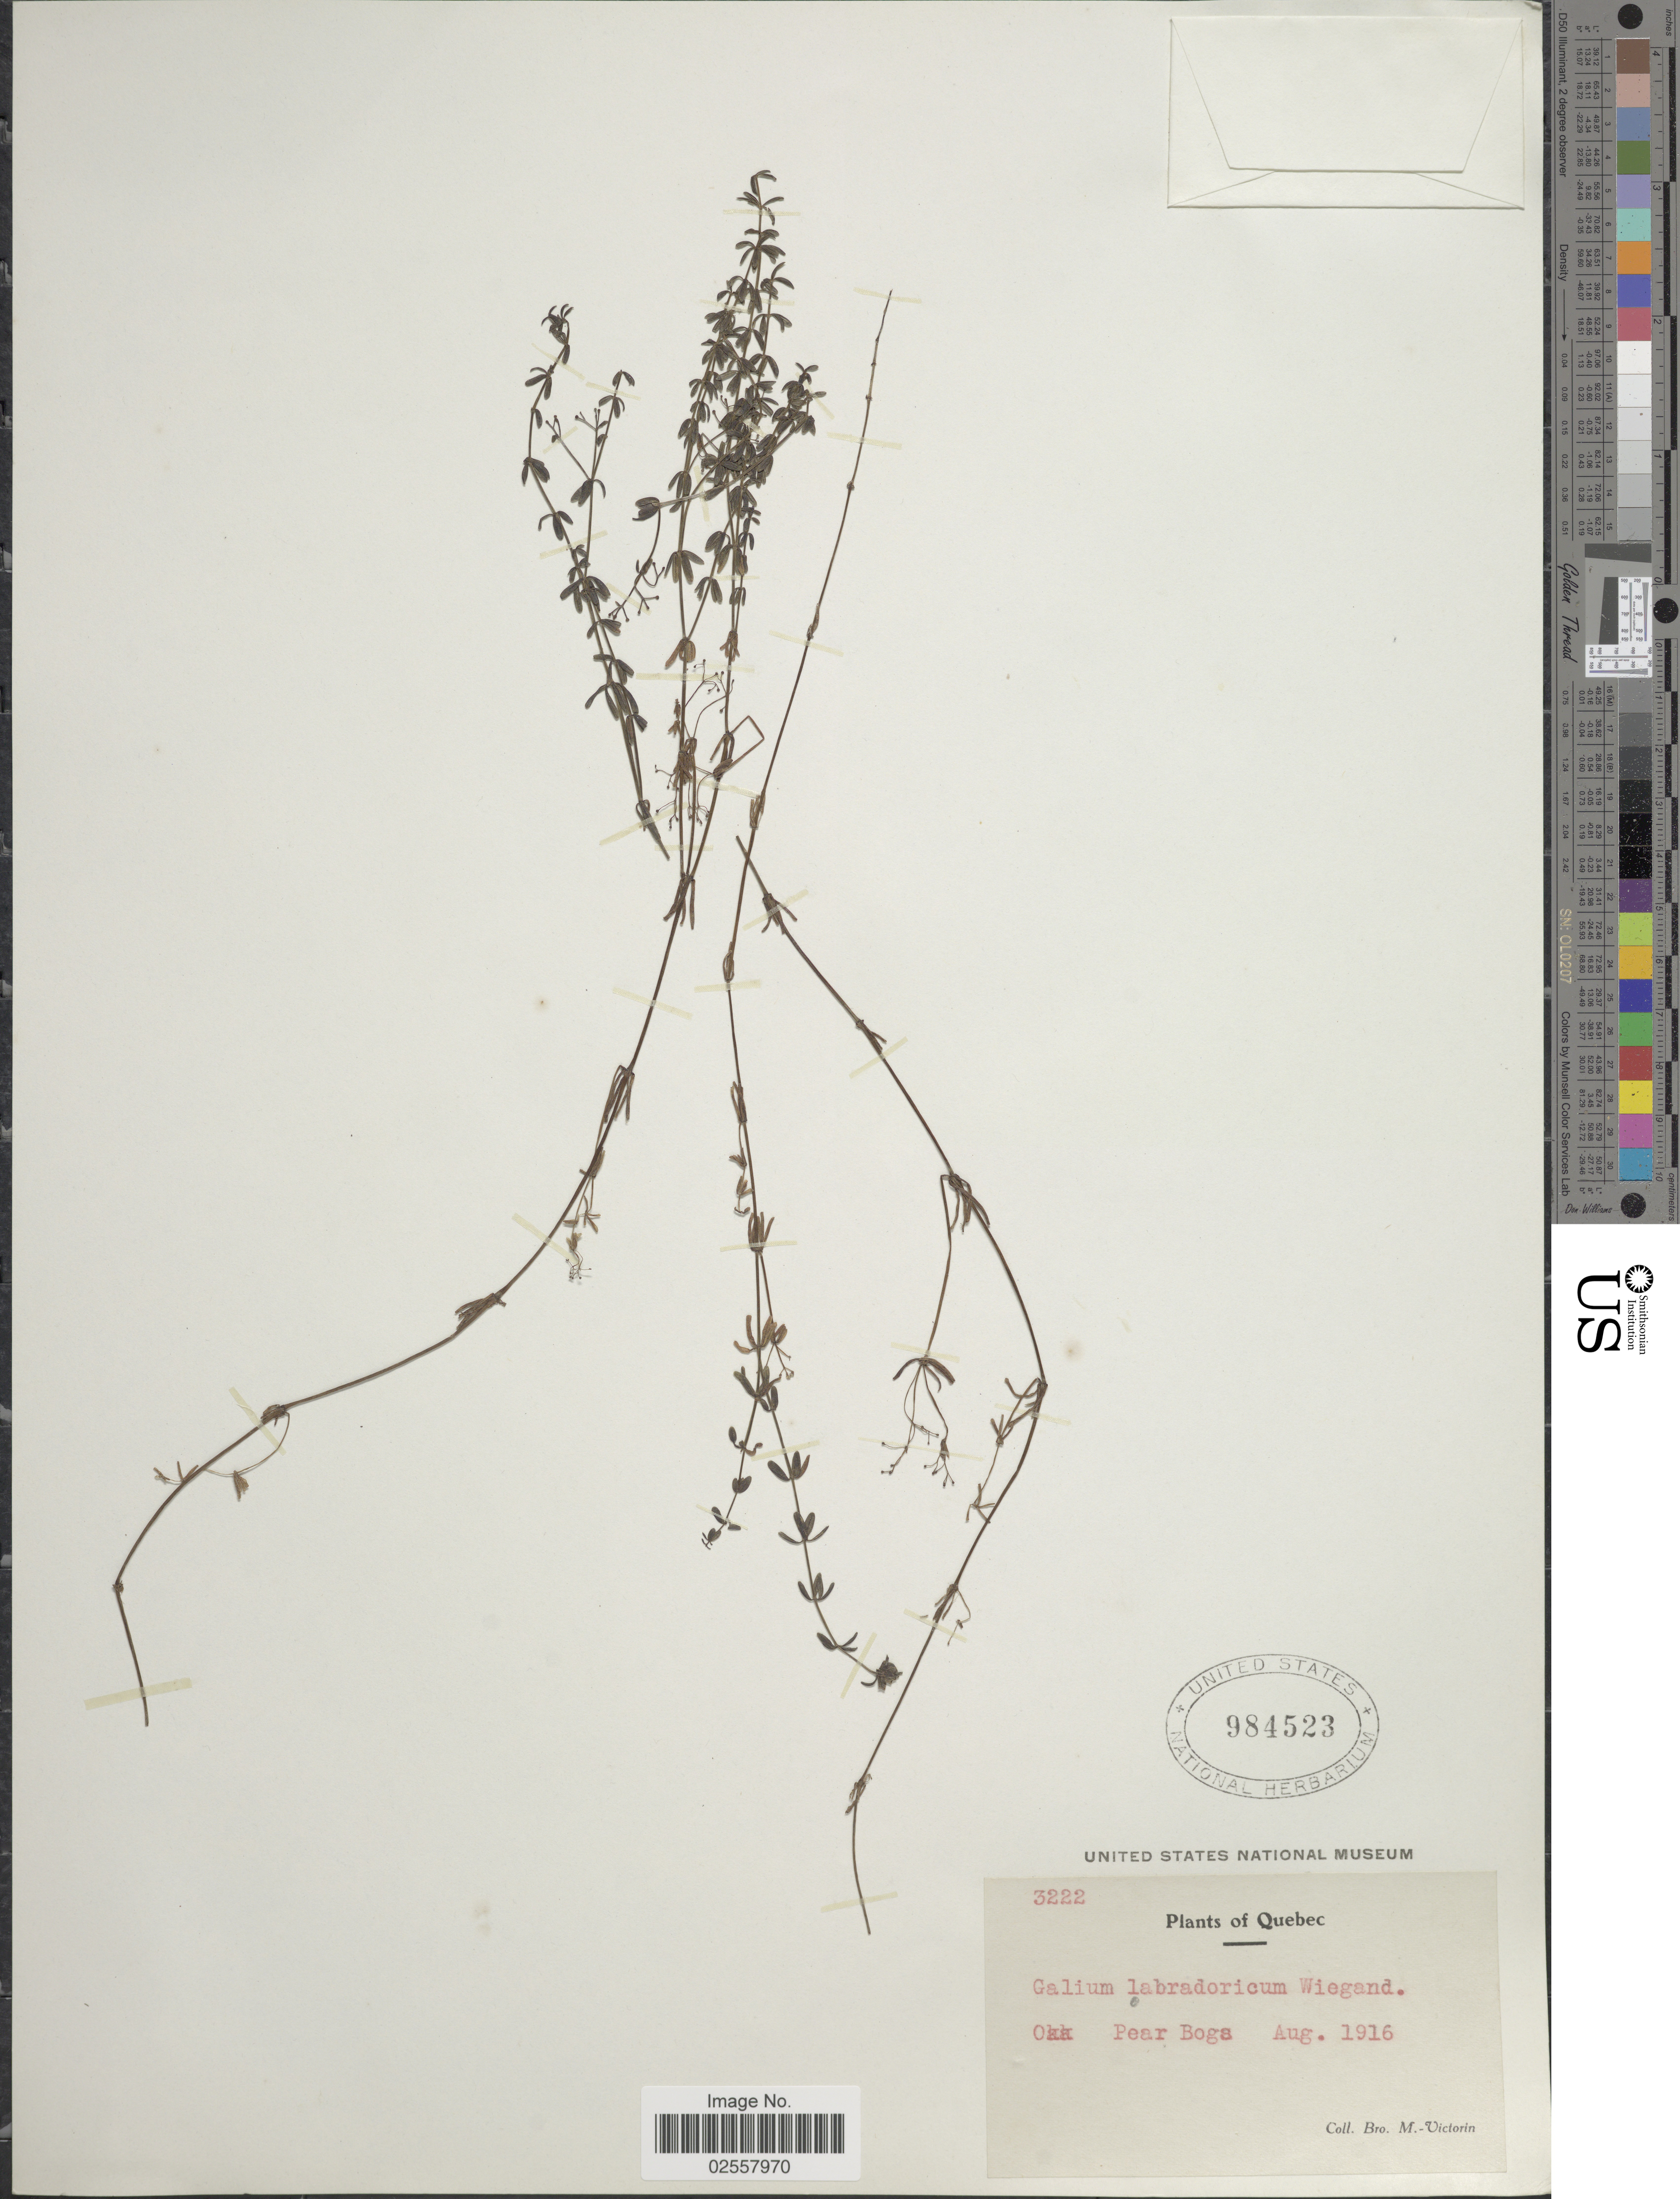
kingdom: Plantae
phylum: Tracheophyta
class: Magnoliopsida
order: Gentianales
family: Rubiaceae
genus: Galium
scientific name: Galium labradoricum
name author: (Wiegand) Wiegand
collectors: Fr. Marie-Victorin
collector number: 3222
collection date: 1916-08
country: Canada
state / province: Quebec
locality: Pear Boga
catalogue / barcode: US 984523